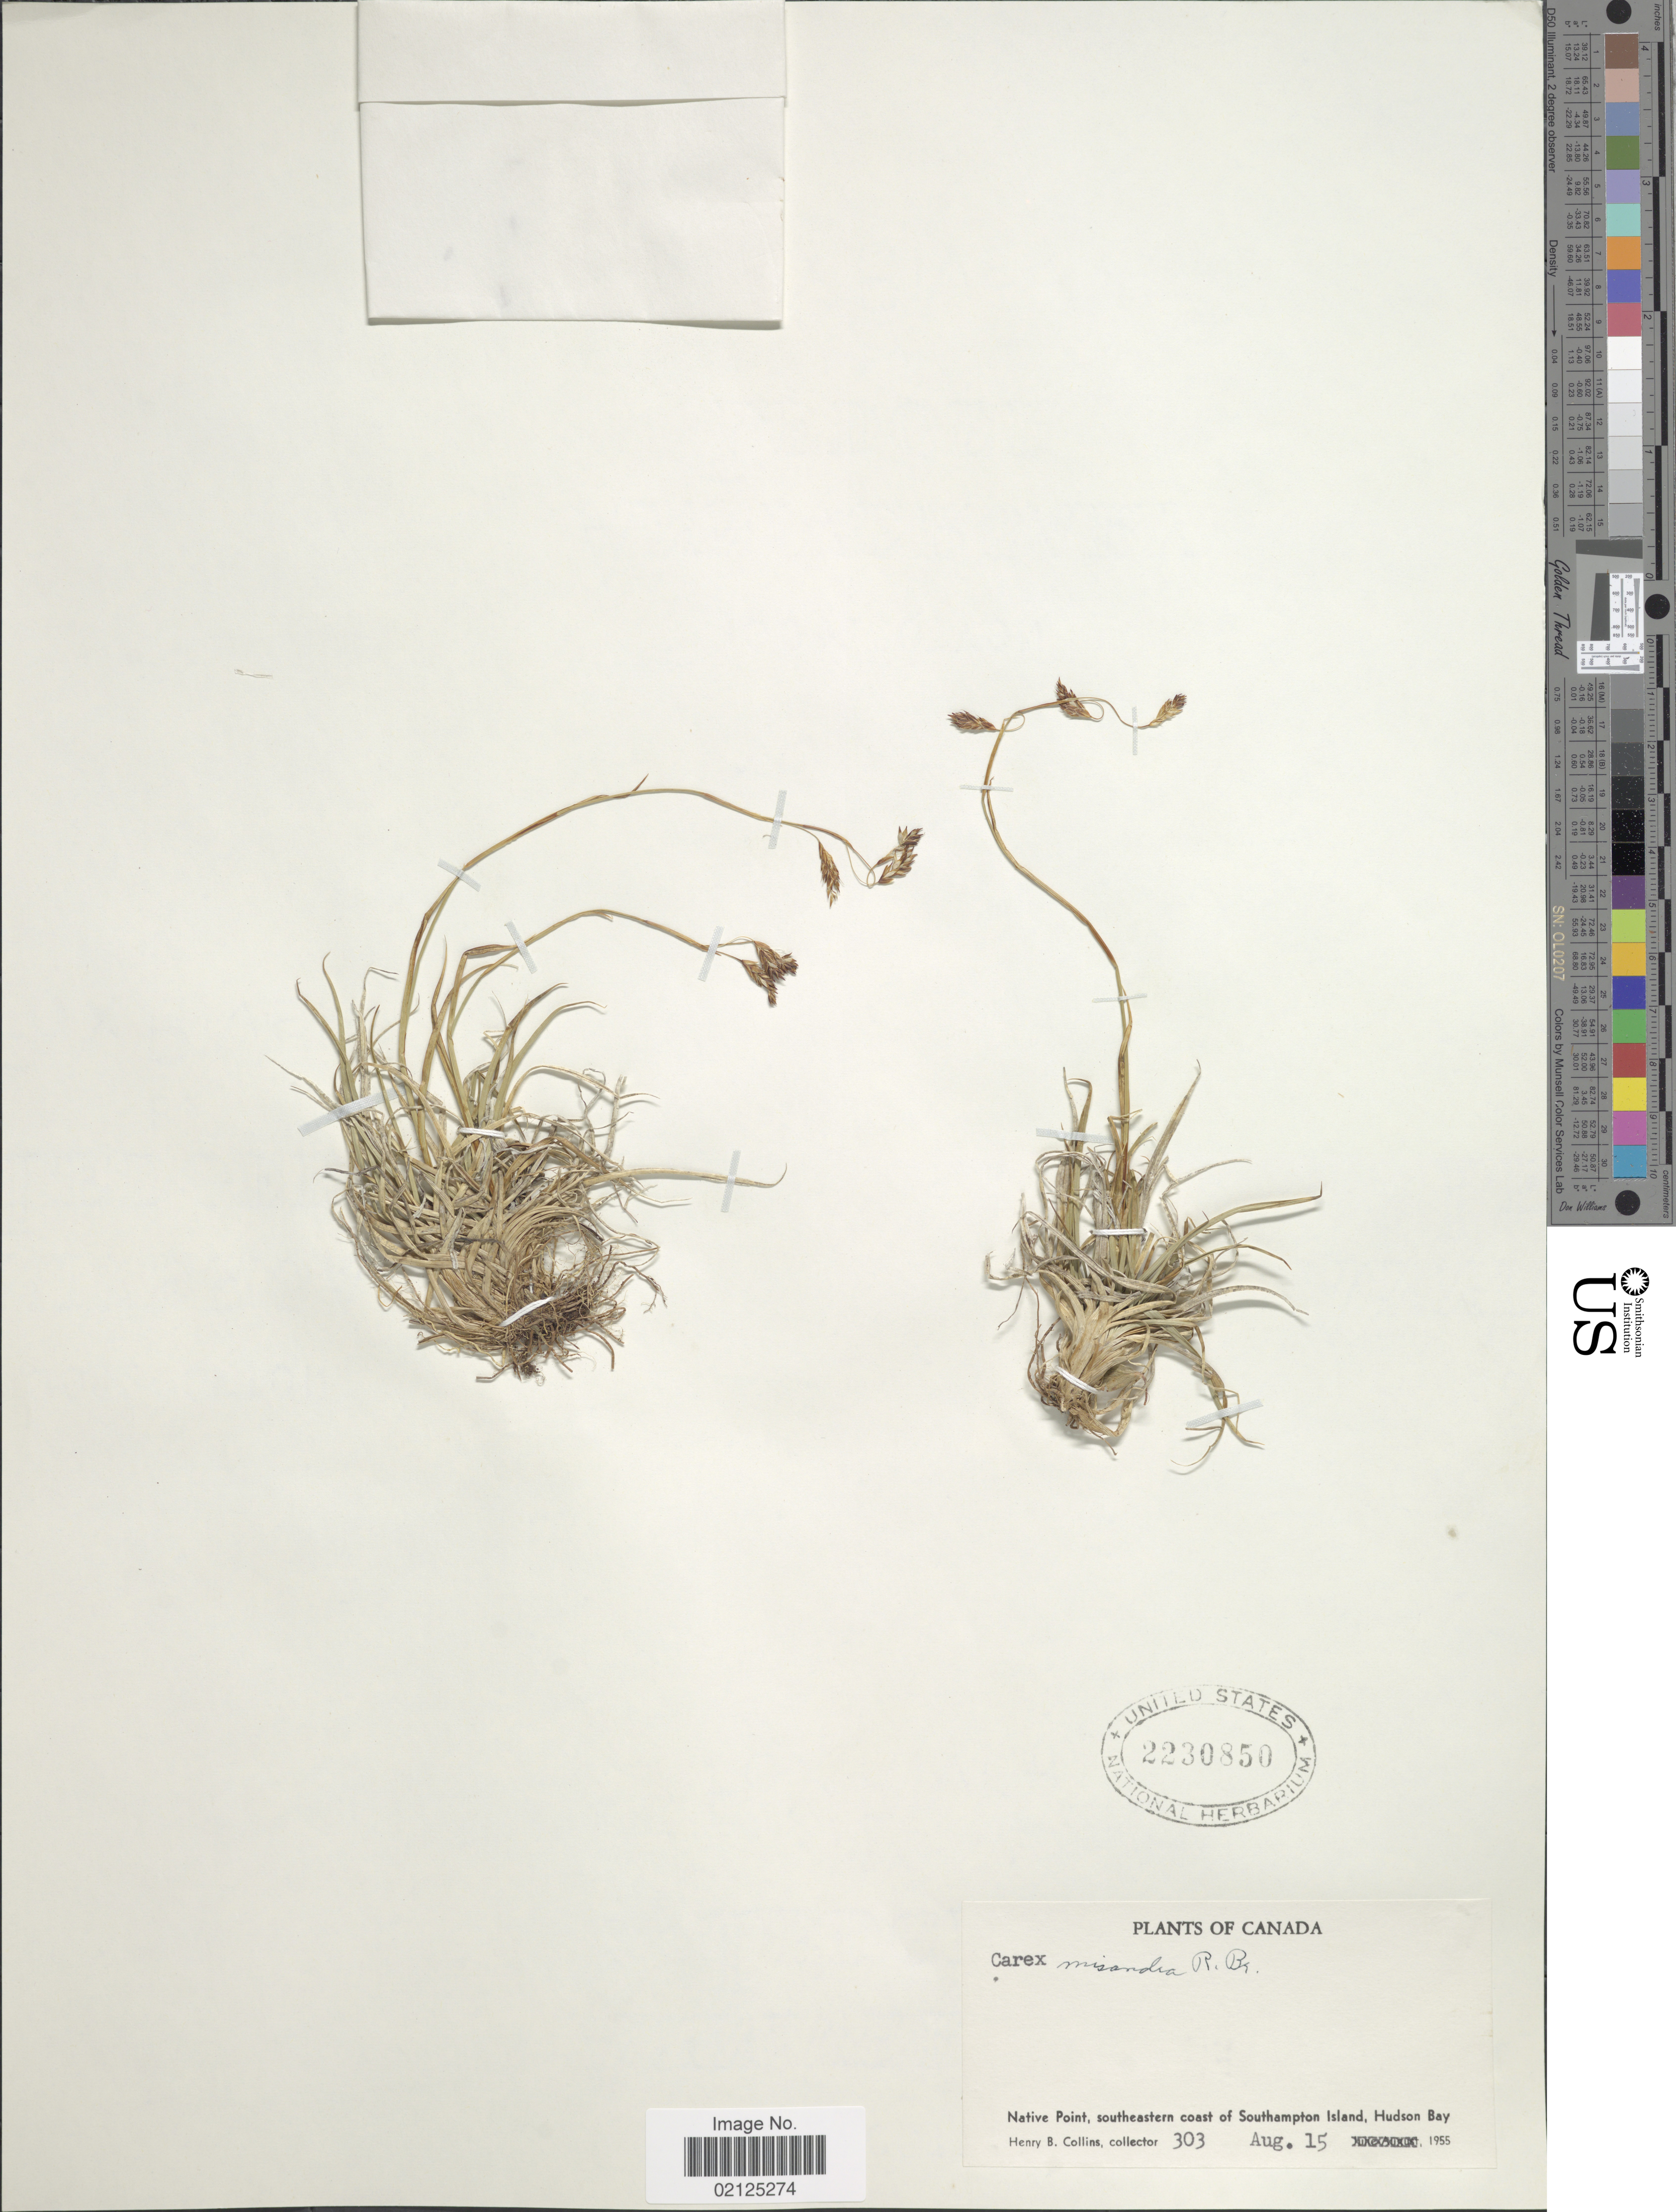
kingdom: Plantae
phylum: Tracheophyta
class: Liliopsida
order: Poales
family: Cyperaceae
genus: Carex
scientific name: Carex fuliginosa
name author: Schkuhr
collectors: H. Collins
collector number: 303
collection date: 1955-08-15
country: Canada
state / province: Nunavut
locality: Native Point, southeastern coast of Southampton Island, Hudson Bay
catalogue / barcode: US 2230850